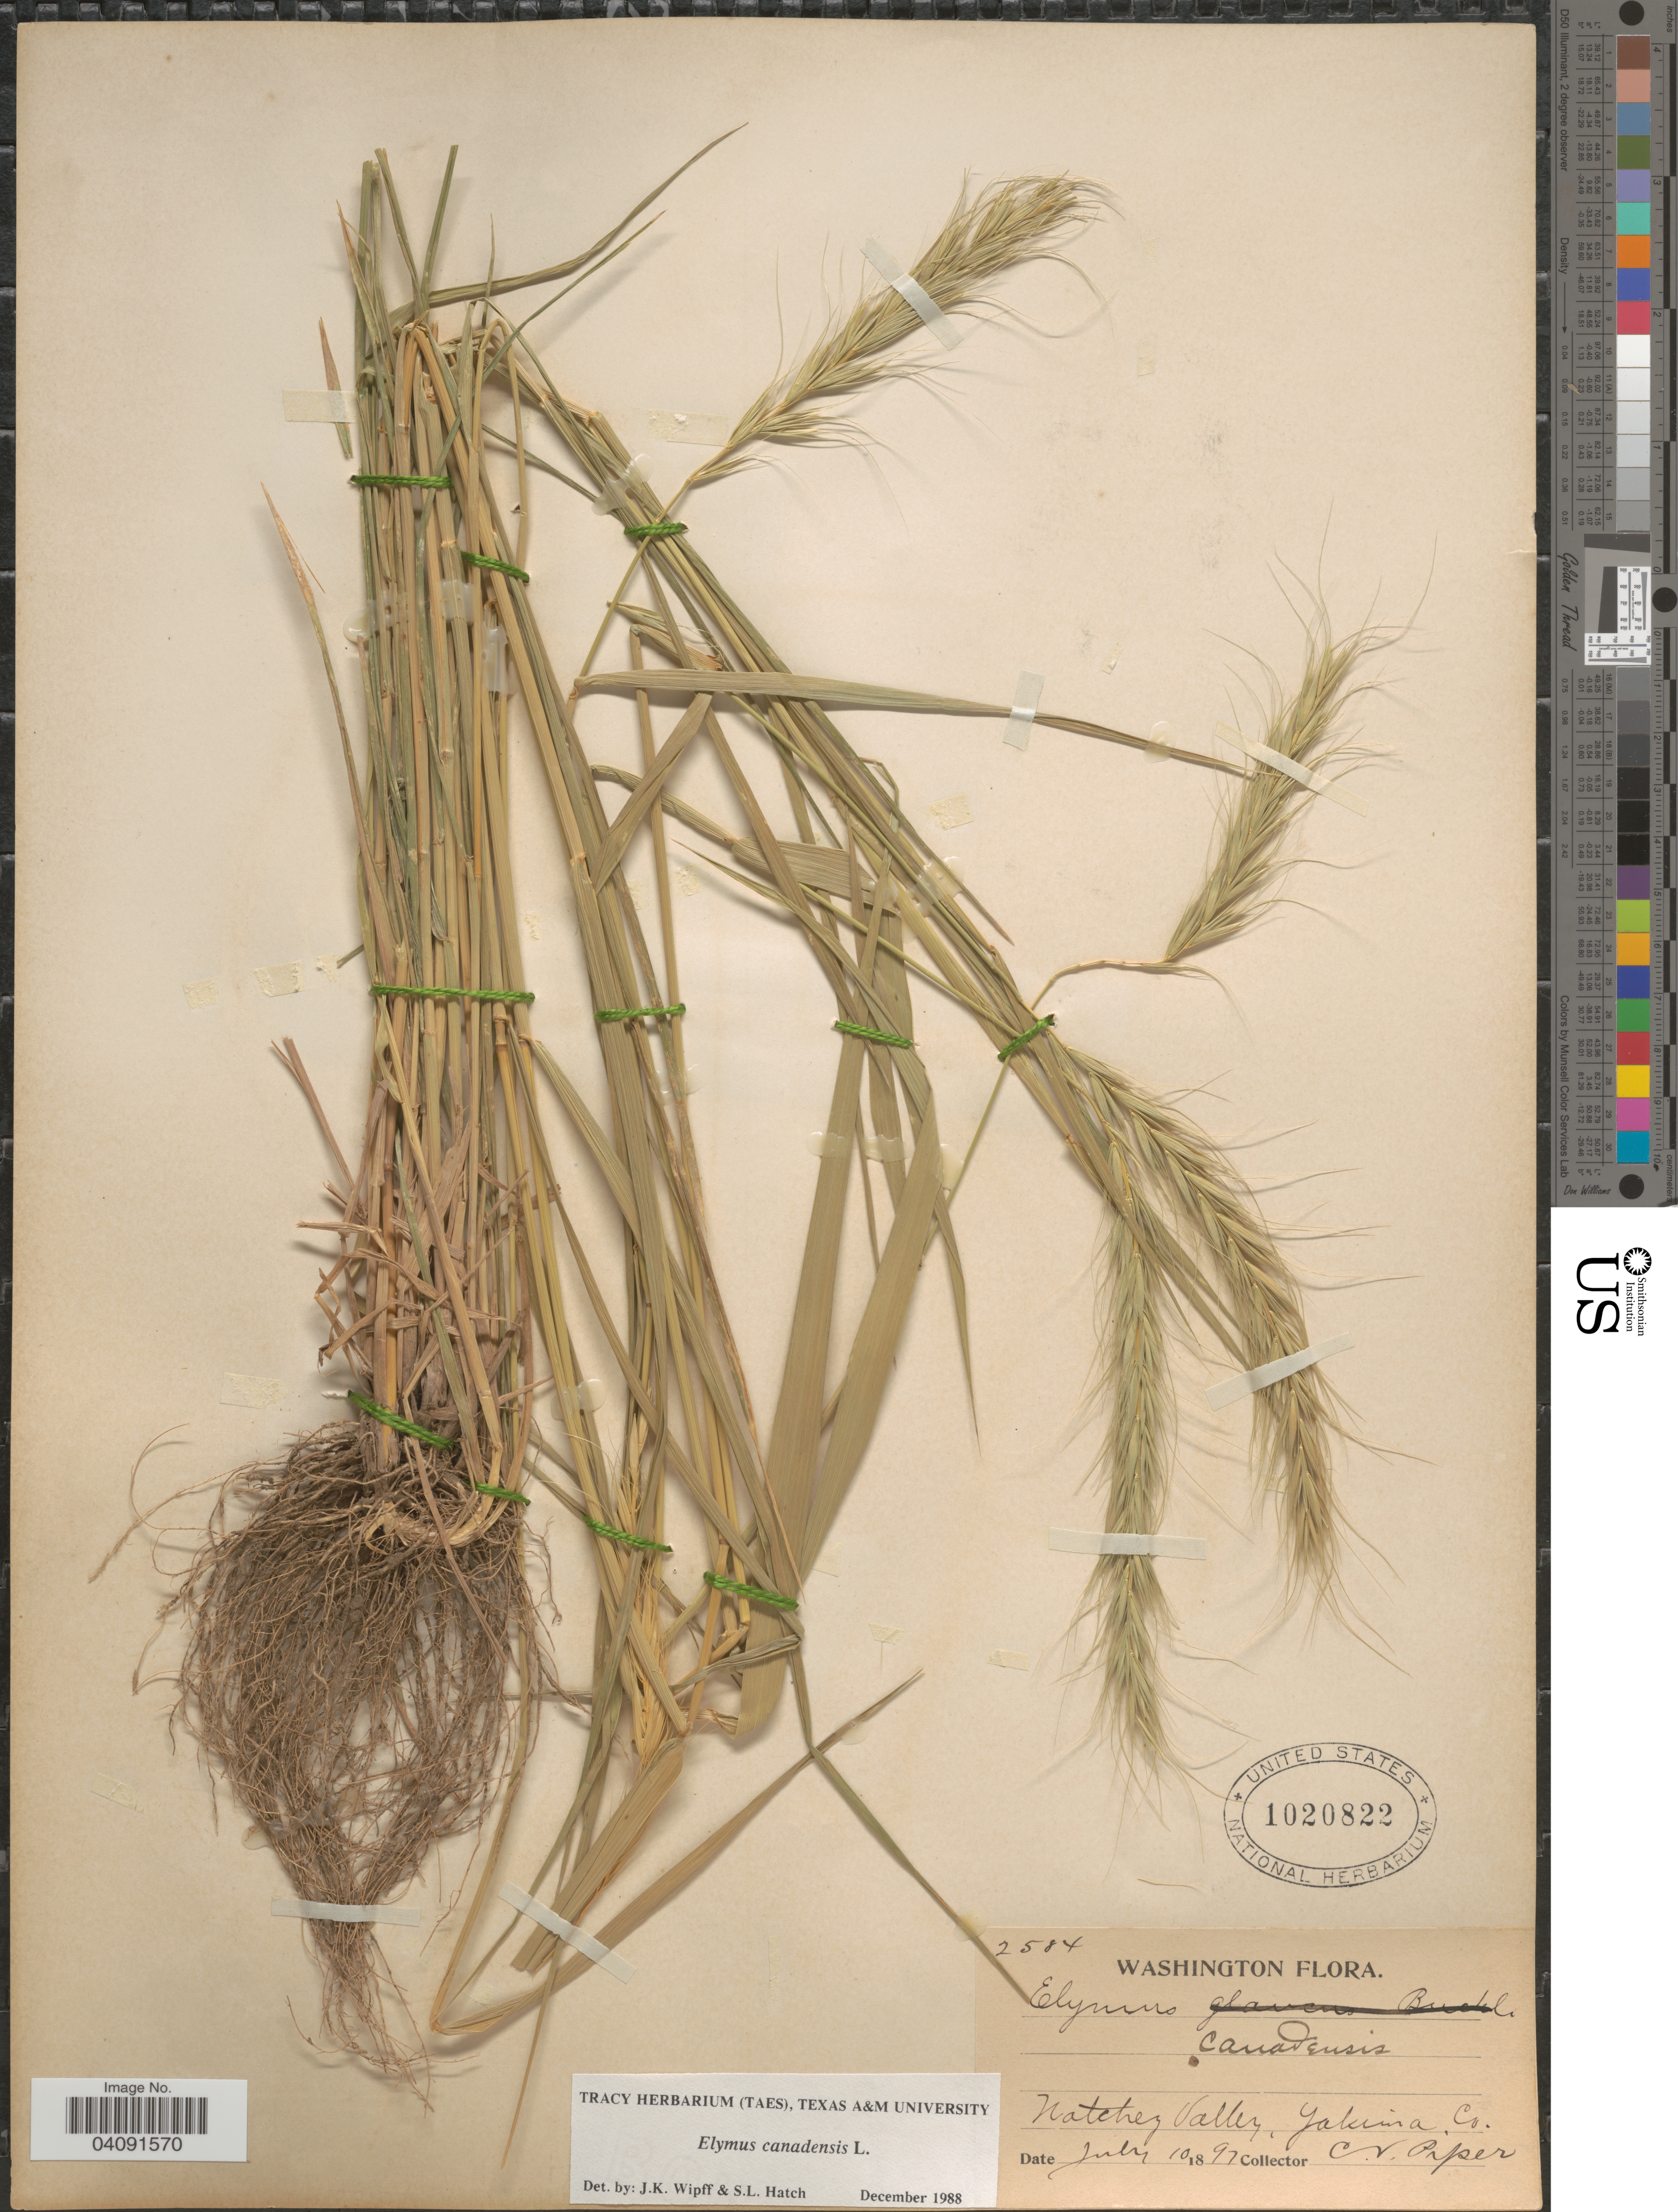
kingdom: Plantae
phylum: Tracheophyta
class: Liliopsida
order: Poales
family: Poaceae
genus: Elymus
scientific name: Elymus canadensis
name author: L.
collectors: C. V. Piper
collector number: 2584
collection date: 1897-07-10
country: United States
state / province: Washington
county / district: Yakima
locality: Natchez Valley, Yakima Co.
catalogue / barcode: US 1020822